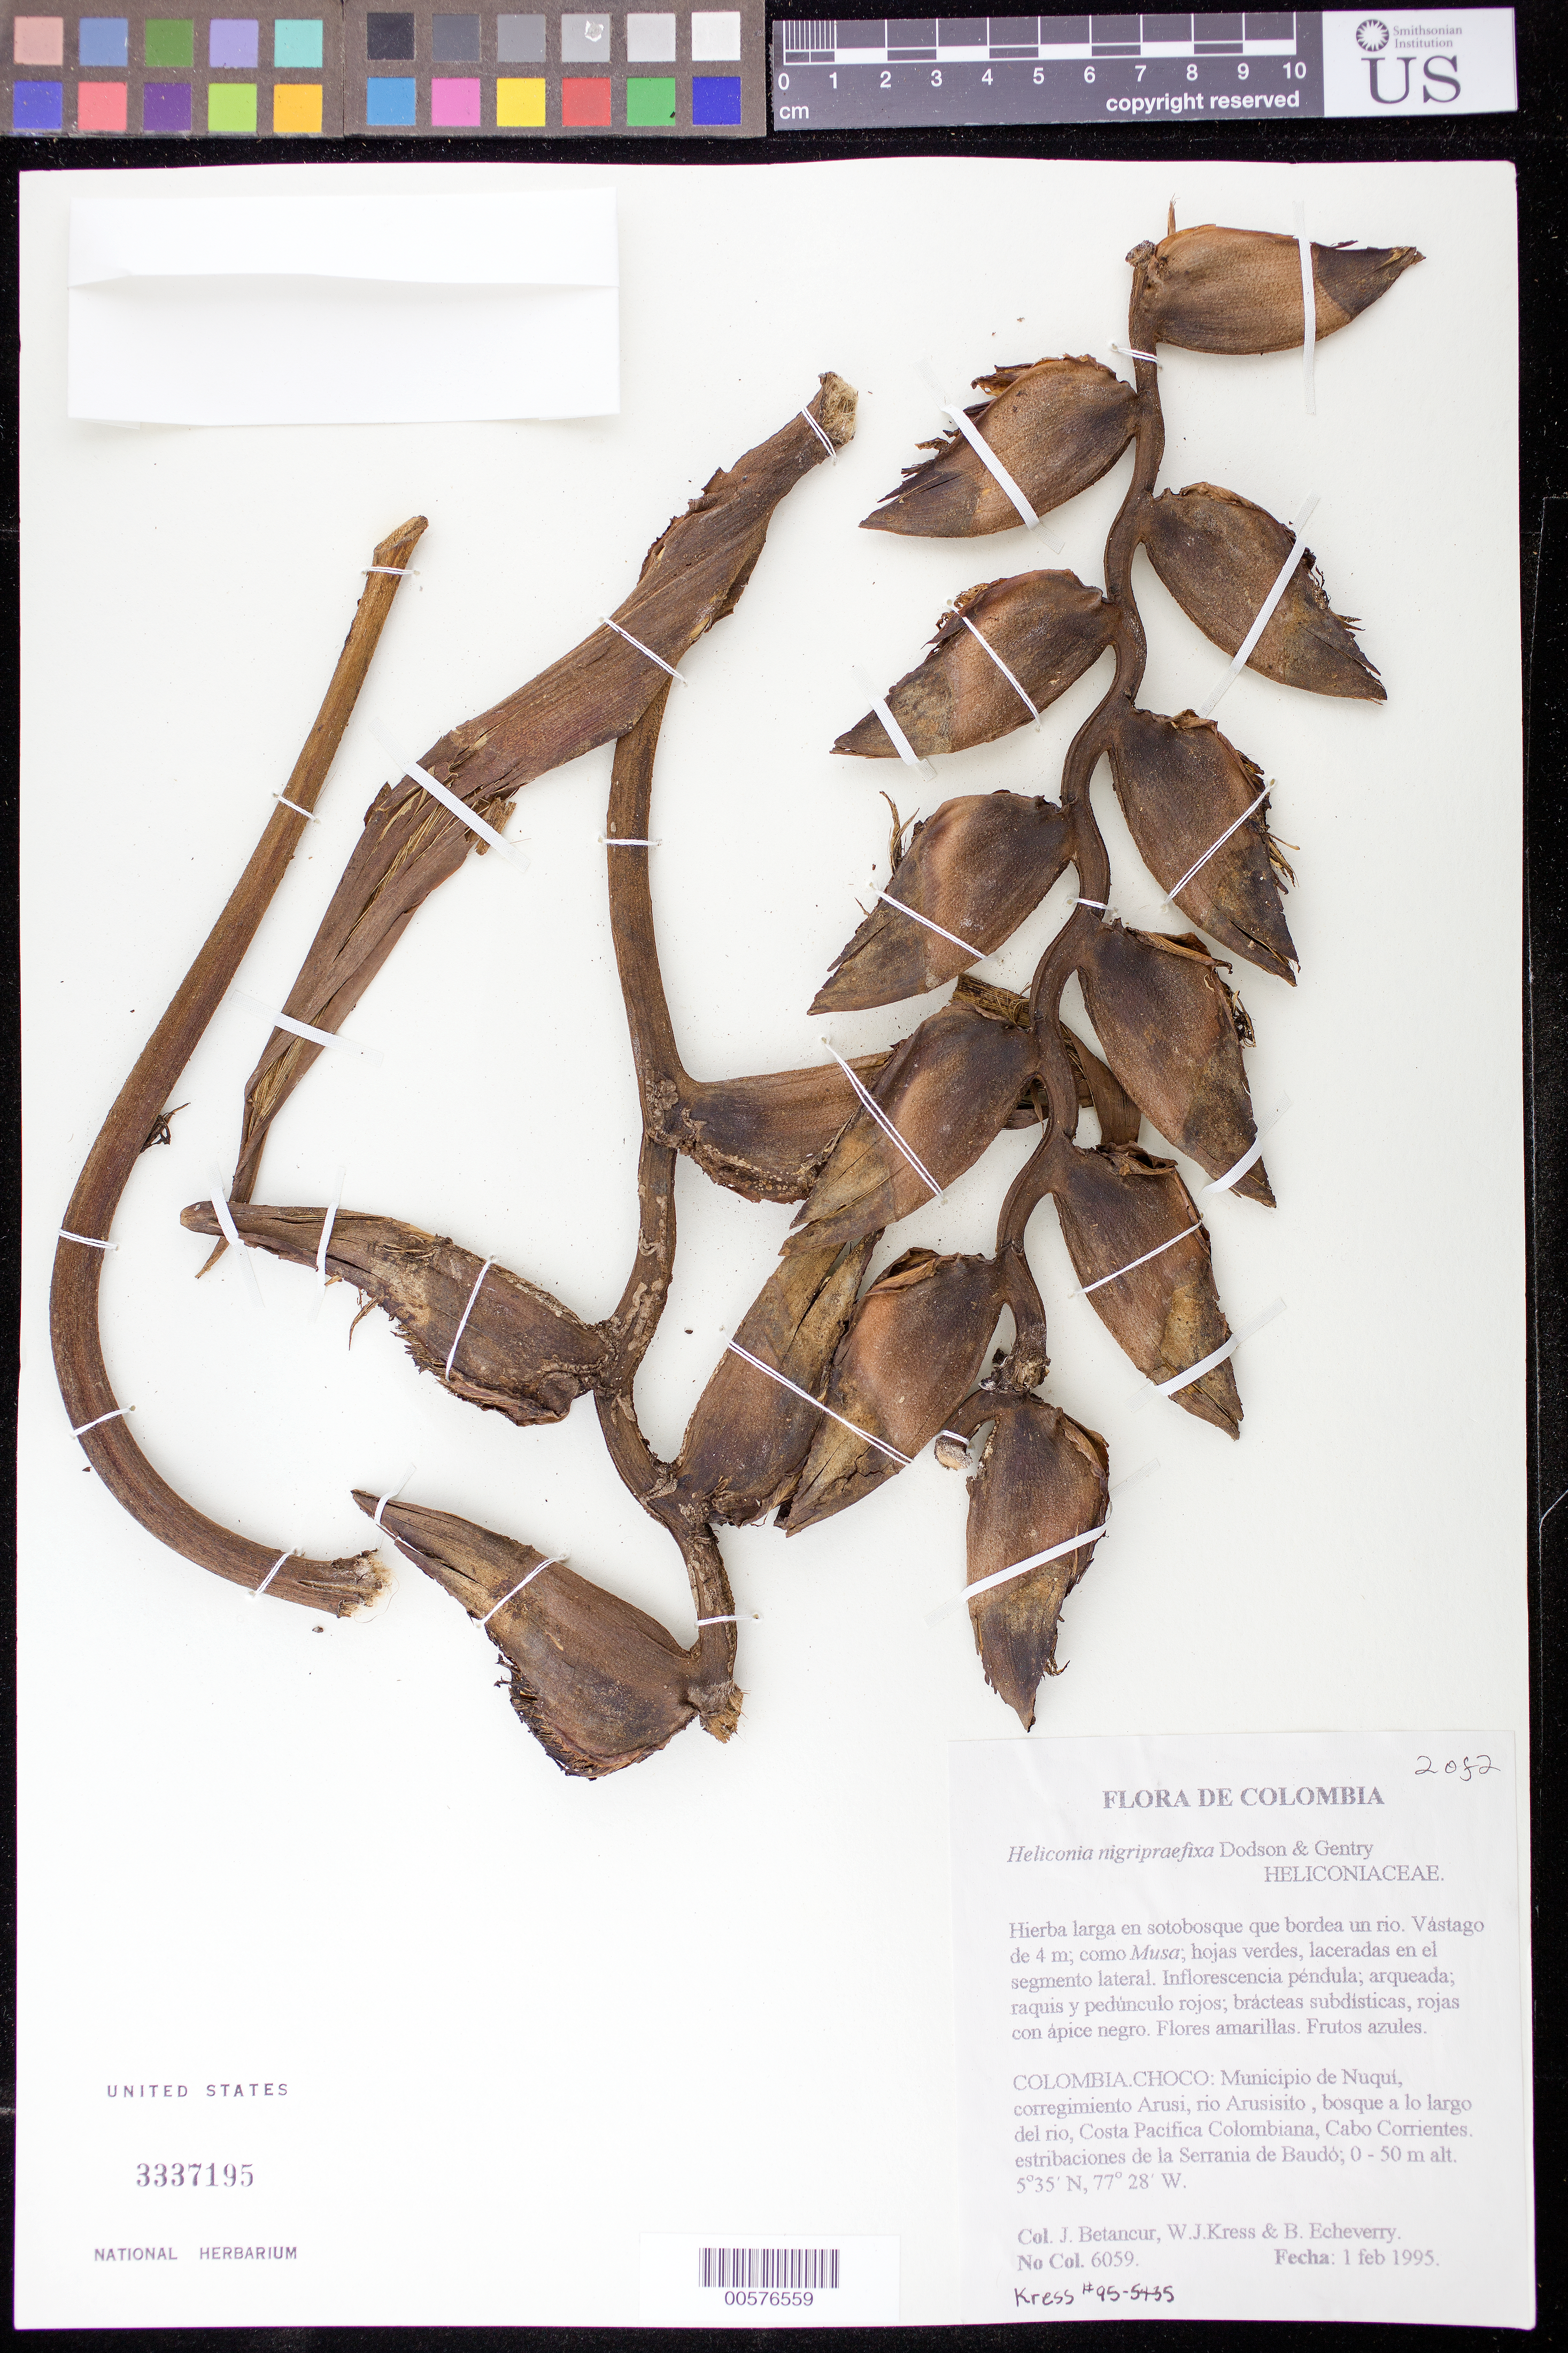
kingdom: Plantae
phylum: Tracheophyta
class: Liliopsida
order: Zingiberales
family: Heliconiaceae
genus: Heliconia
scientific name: Heliconia nigripraefixa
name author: Dodson & Gentry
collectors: J. C. Betancur, W. J. Kress & B. Echeverry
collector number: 6059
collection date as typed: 01 Feb 1995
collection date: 1995-02-01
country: Colombia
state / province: Chocó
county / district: Nuqui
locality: Rio Arusicito, just south of Arusi.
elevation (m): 0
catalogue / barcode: US 3337195